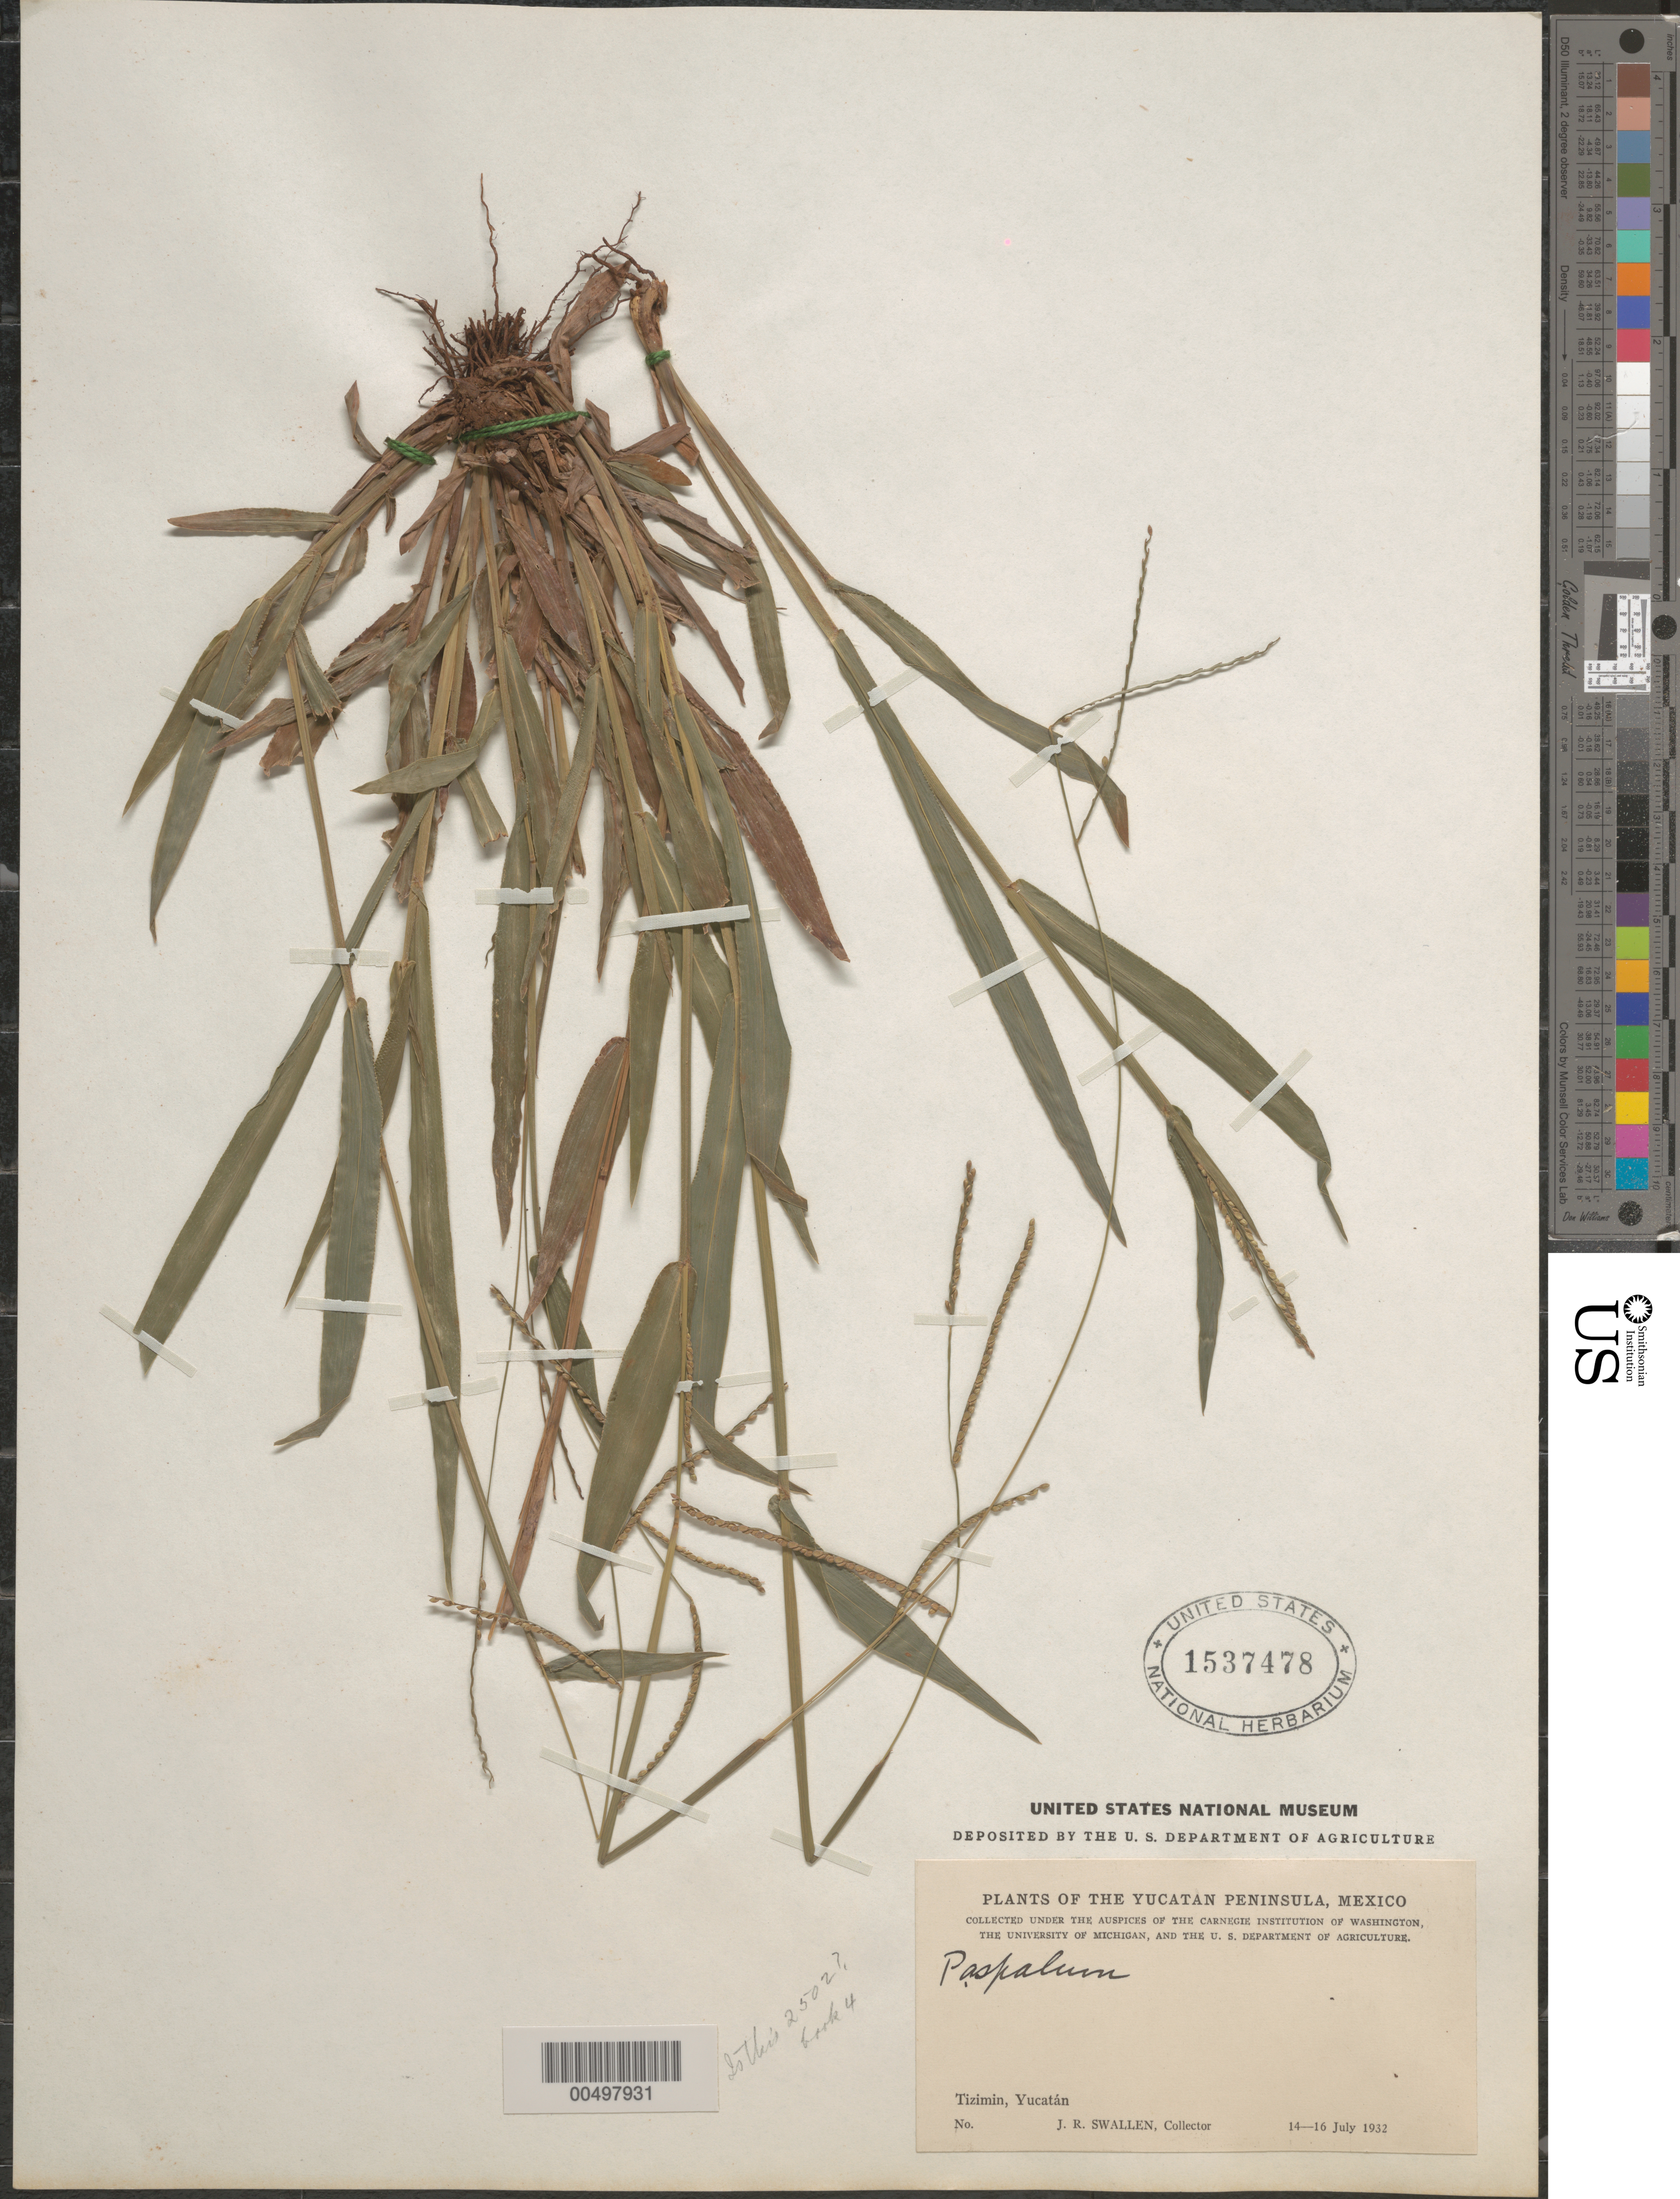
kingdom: Plantae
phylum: Tracheophyta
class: Liliopsida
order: Poales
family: Poaceae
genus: Paspalum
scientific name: Paspalum langei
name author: (E. Fourn.) Nash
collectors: J. R. Swallen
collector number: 2502?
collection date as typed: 14 Jul 1932 to 16 Jul 1932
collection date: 1932-07-14/1932-07-16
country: Mexico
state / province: Yucatan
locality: Yucatan Peninsula, Tizimin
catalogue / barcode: US 1537478